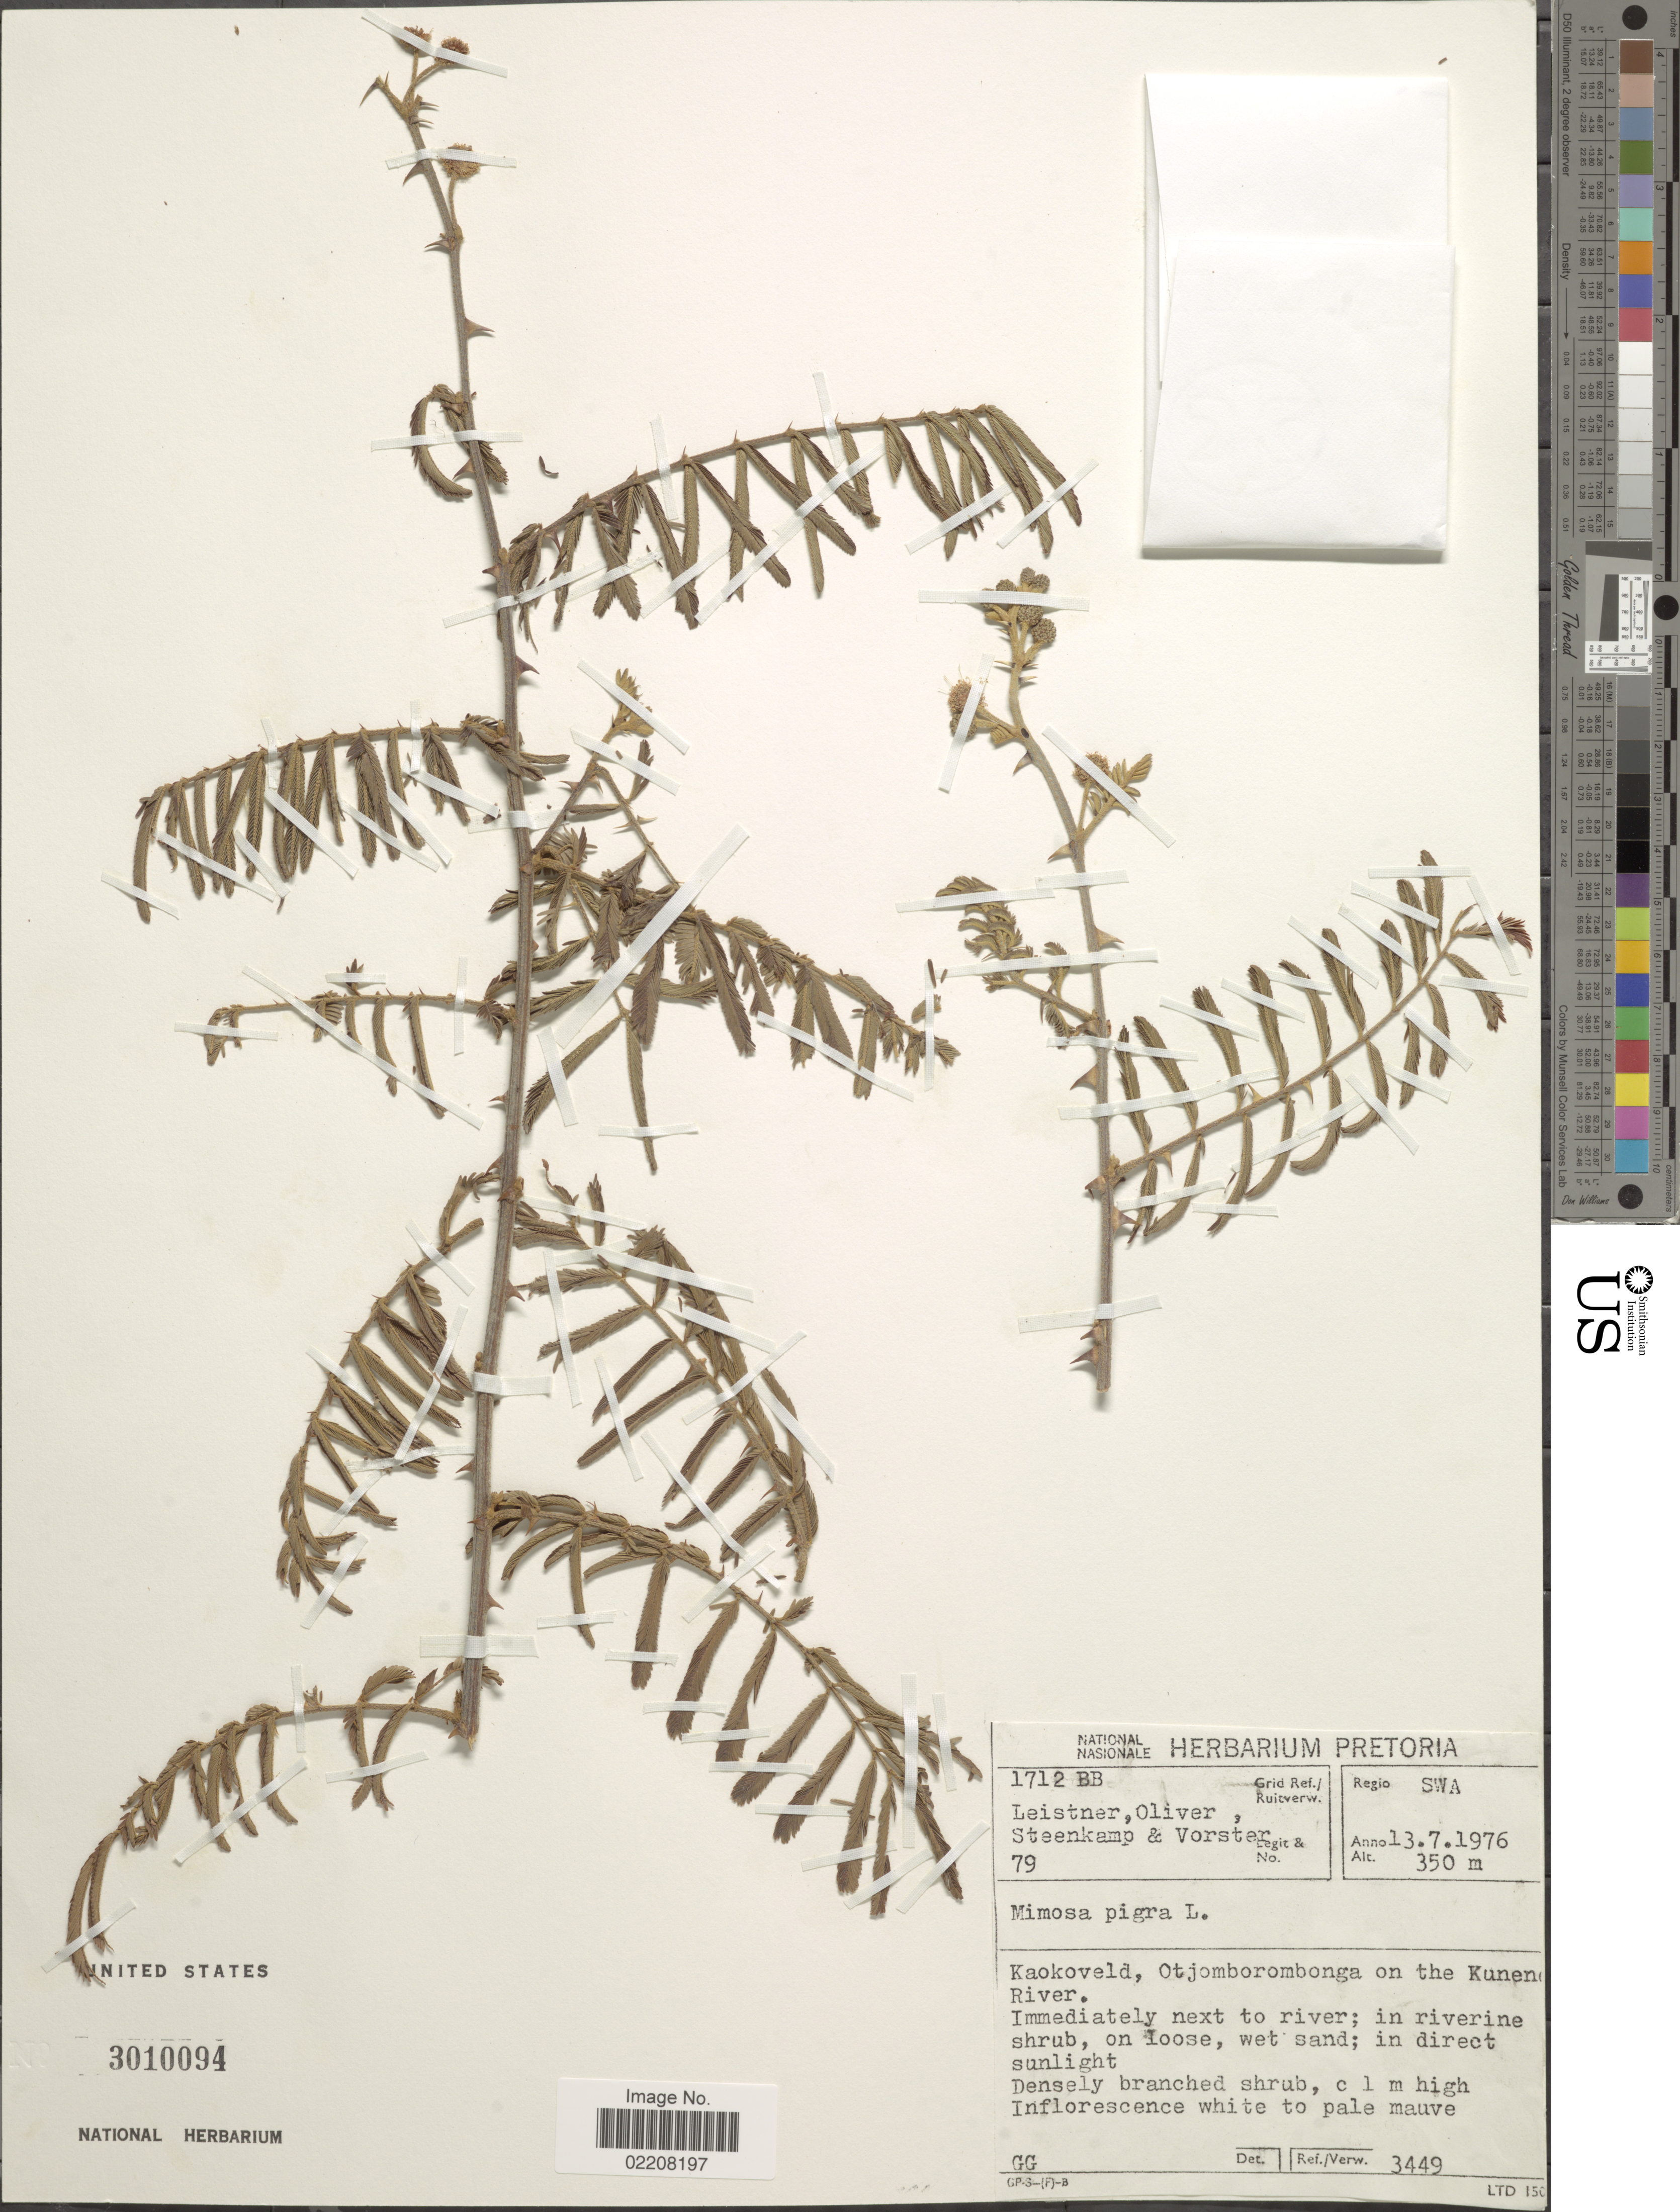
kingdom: Plantae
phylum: Tracheophyta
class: Magnoliopsida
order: Fabales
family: Fabaceae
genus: Mimosa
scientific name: Mimosa pigra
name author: L.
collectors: Leistner, Oliver, --, -- Steenkamp & -. Vorster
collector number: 79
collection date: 1976-07-13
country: Namibia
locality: Regio Swa. Kaokoveld, Otjomborombonga on the Kunene River.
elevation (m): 350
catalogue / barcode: US 3010094